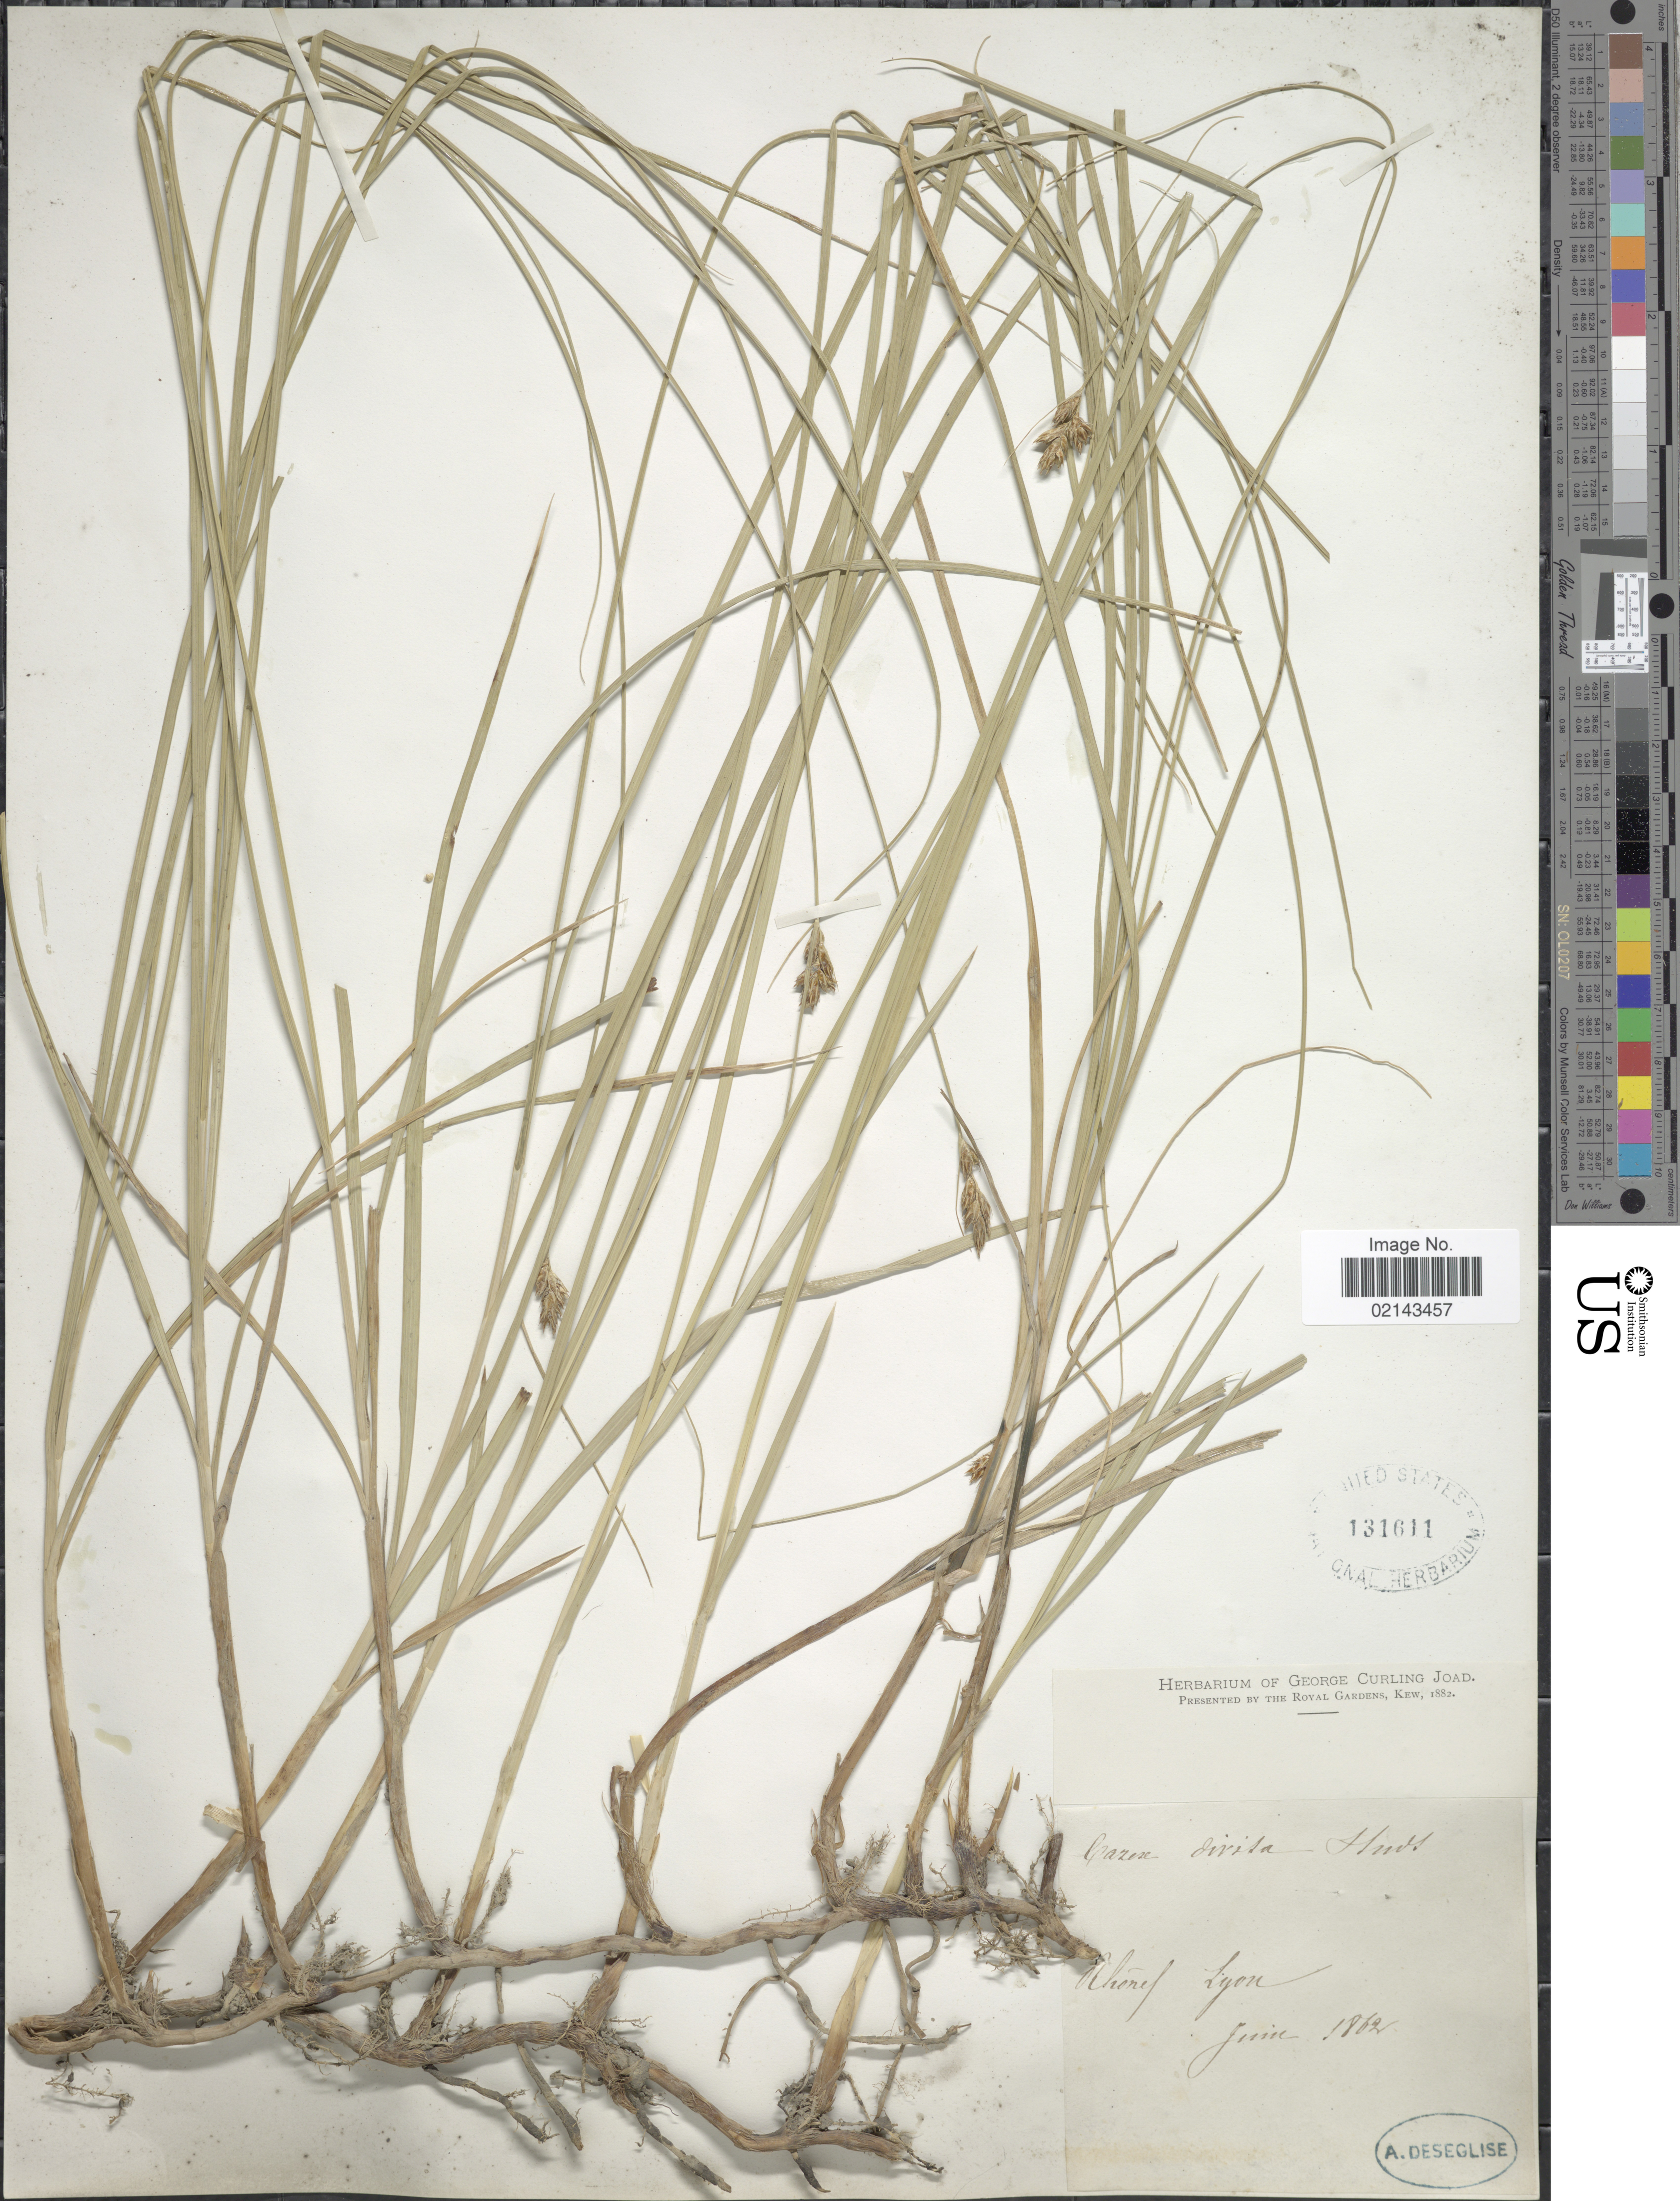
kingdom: Plantae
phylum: Tracheophyta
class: Liliopsida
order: Poales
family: Cyperaceae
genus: Carex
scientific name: Carex divisa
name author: Huds.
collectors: A. Deseglise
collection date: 1862-06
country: France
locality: Rhone/Lyon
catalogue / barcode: US 131611